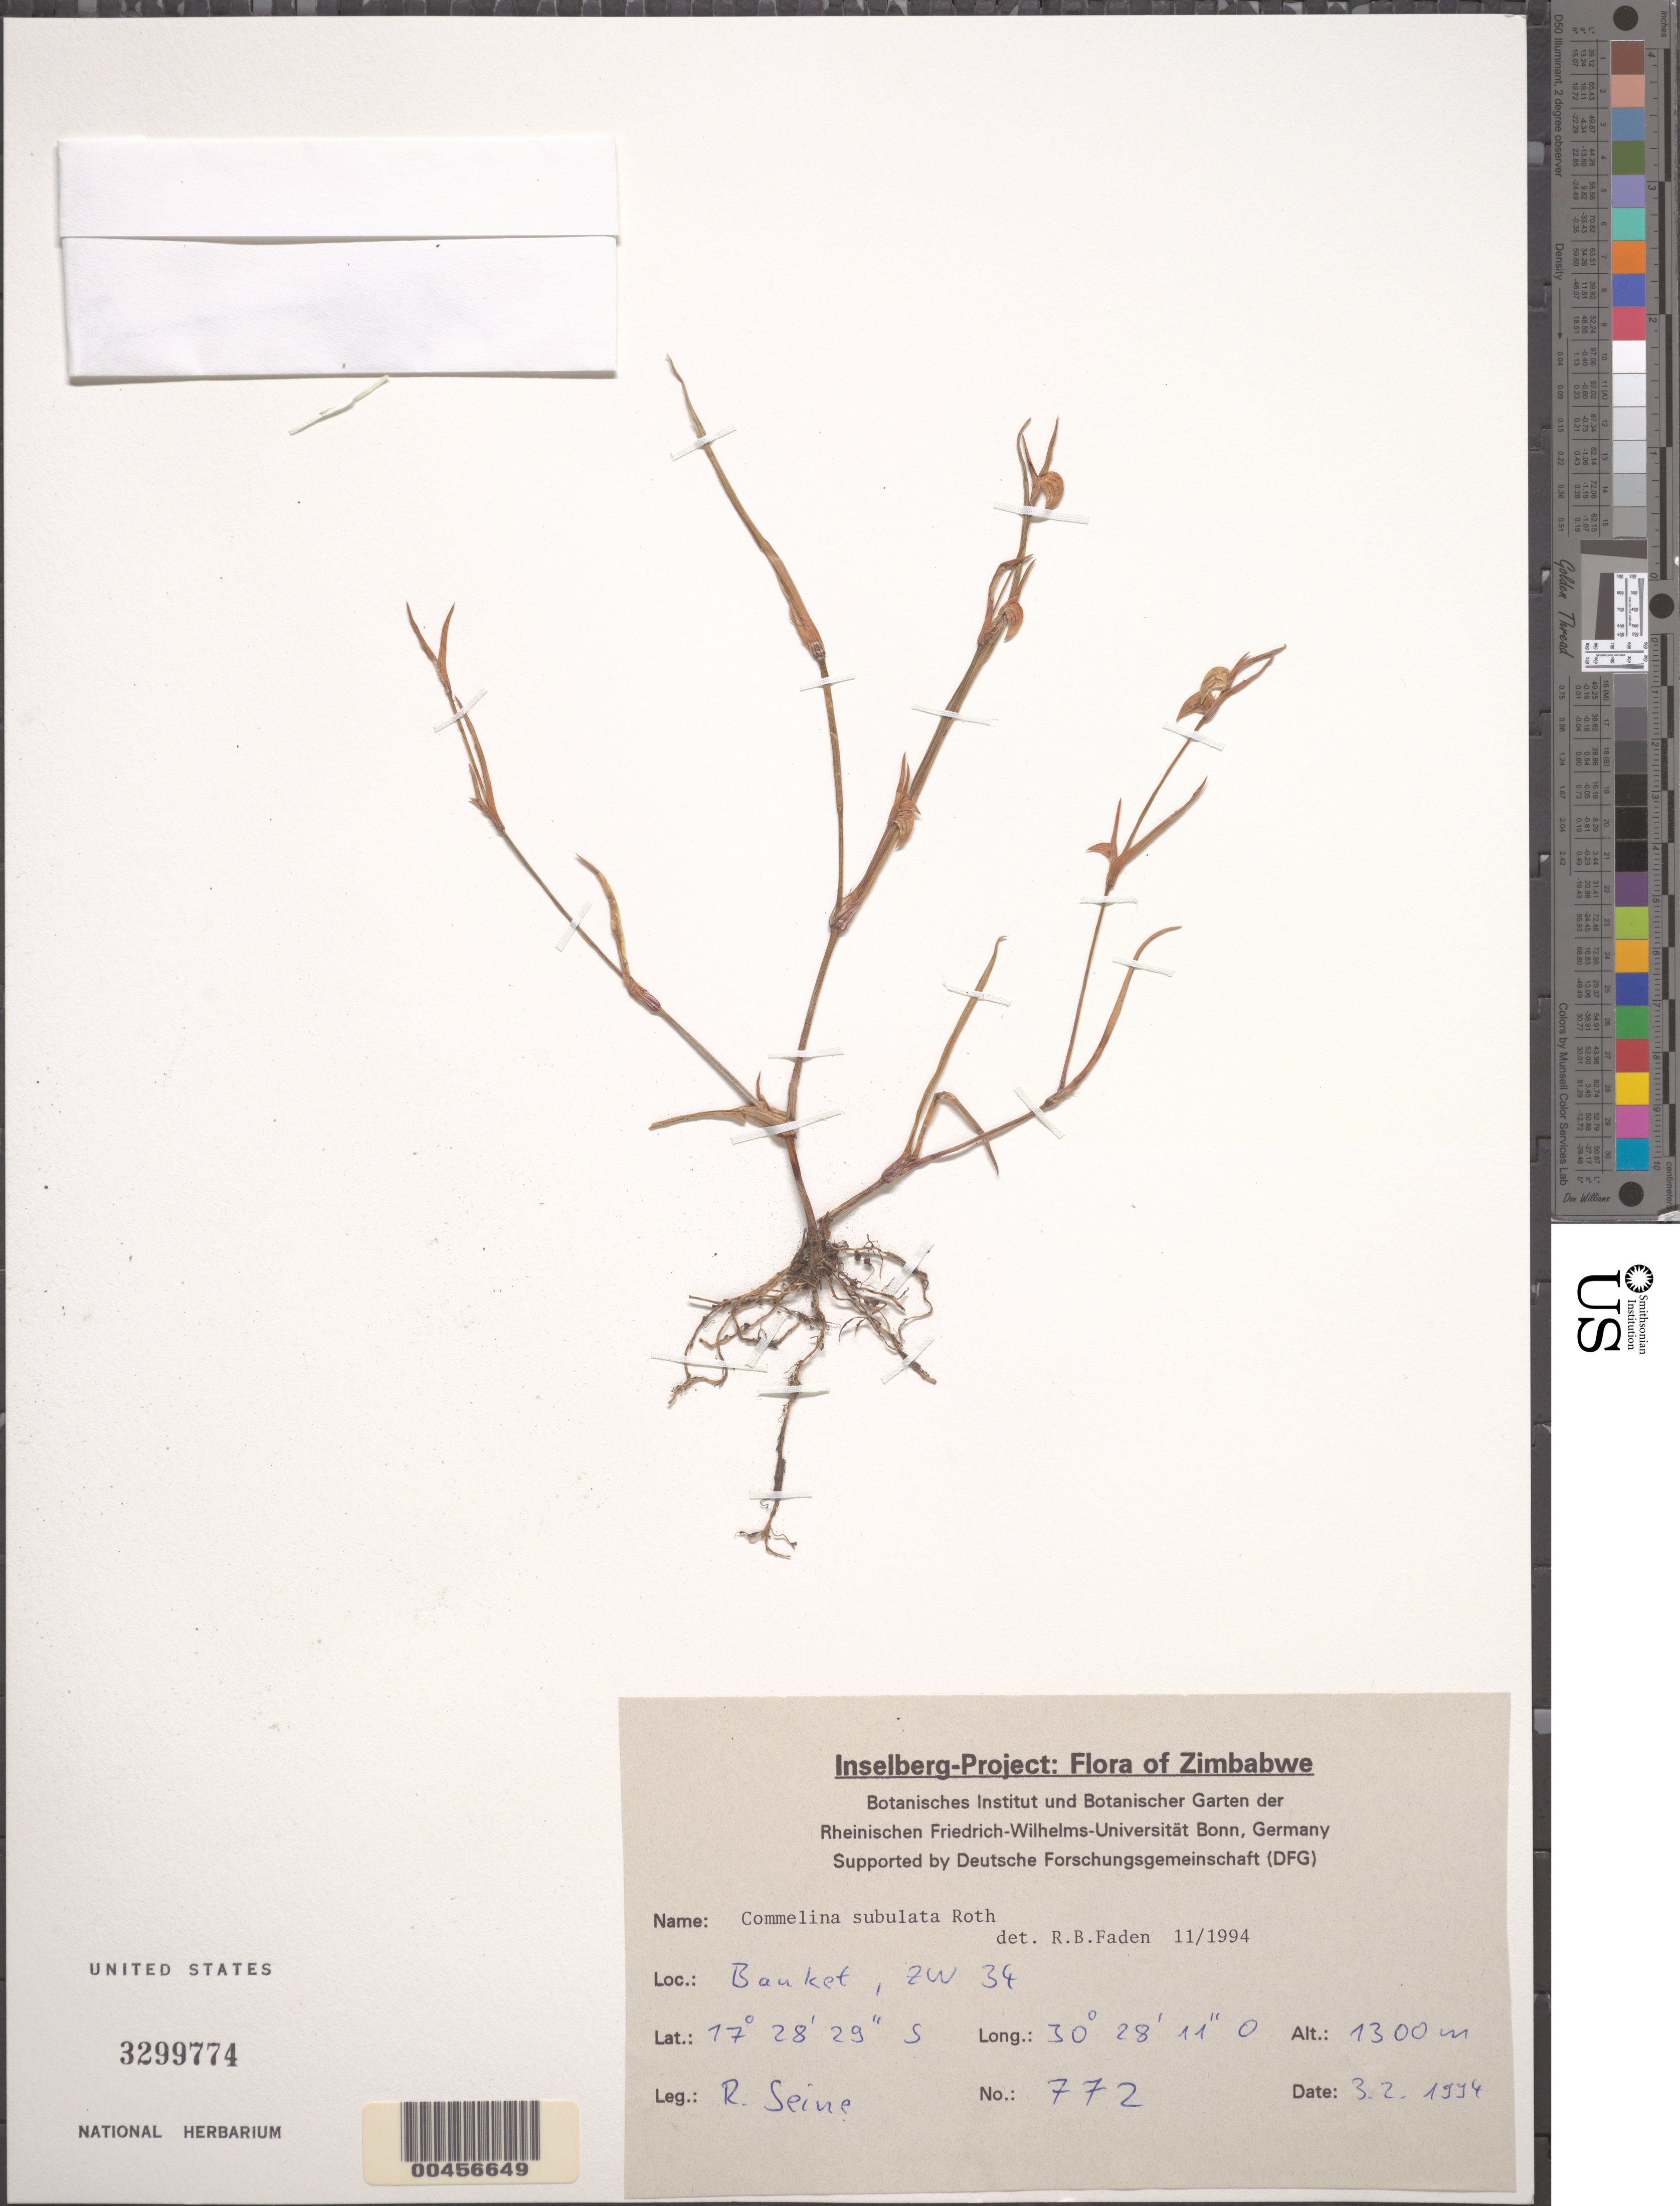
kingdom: Plantae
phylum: Tracheophyta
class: Liliopsida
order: Commelinales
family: Commelinaceae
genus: Commelina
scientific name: Commelina subulata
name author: Roth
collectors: R. Seine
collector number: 772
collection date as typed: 03 Feb 1994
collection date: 1994-02-03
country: Zimbabwe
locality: Bauket, zw34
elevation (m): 1300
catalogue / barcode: US 3299774